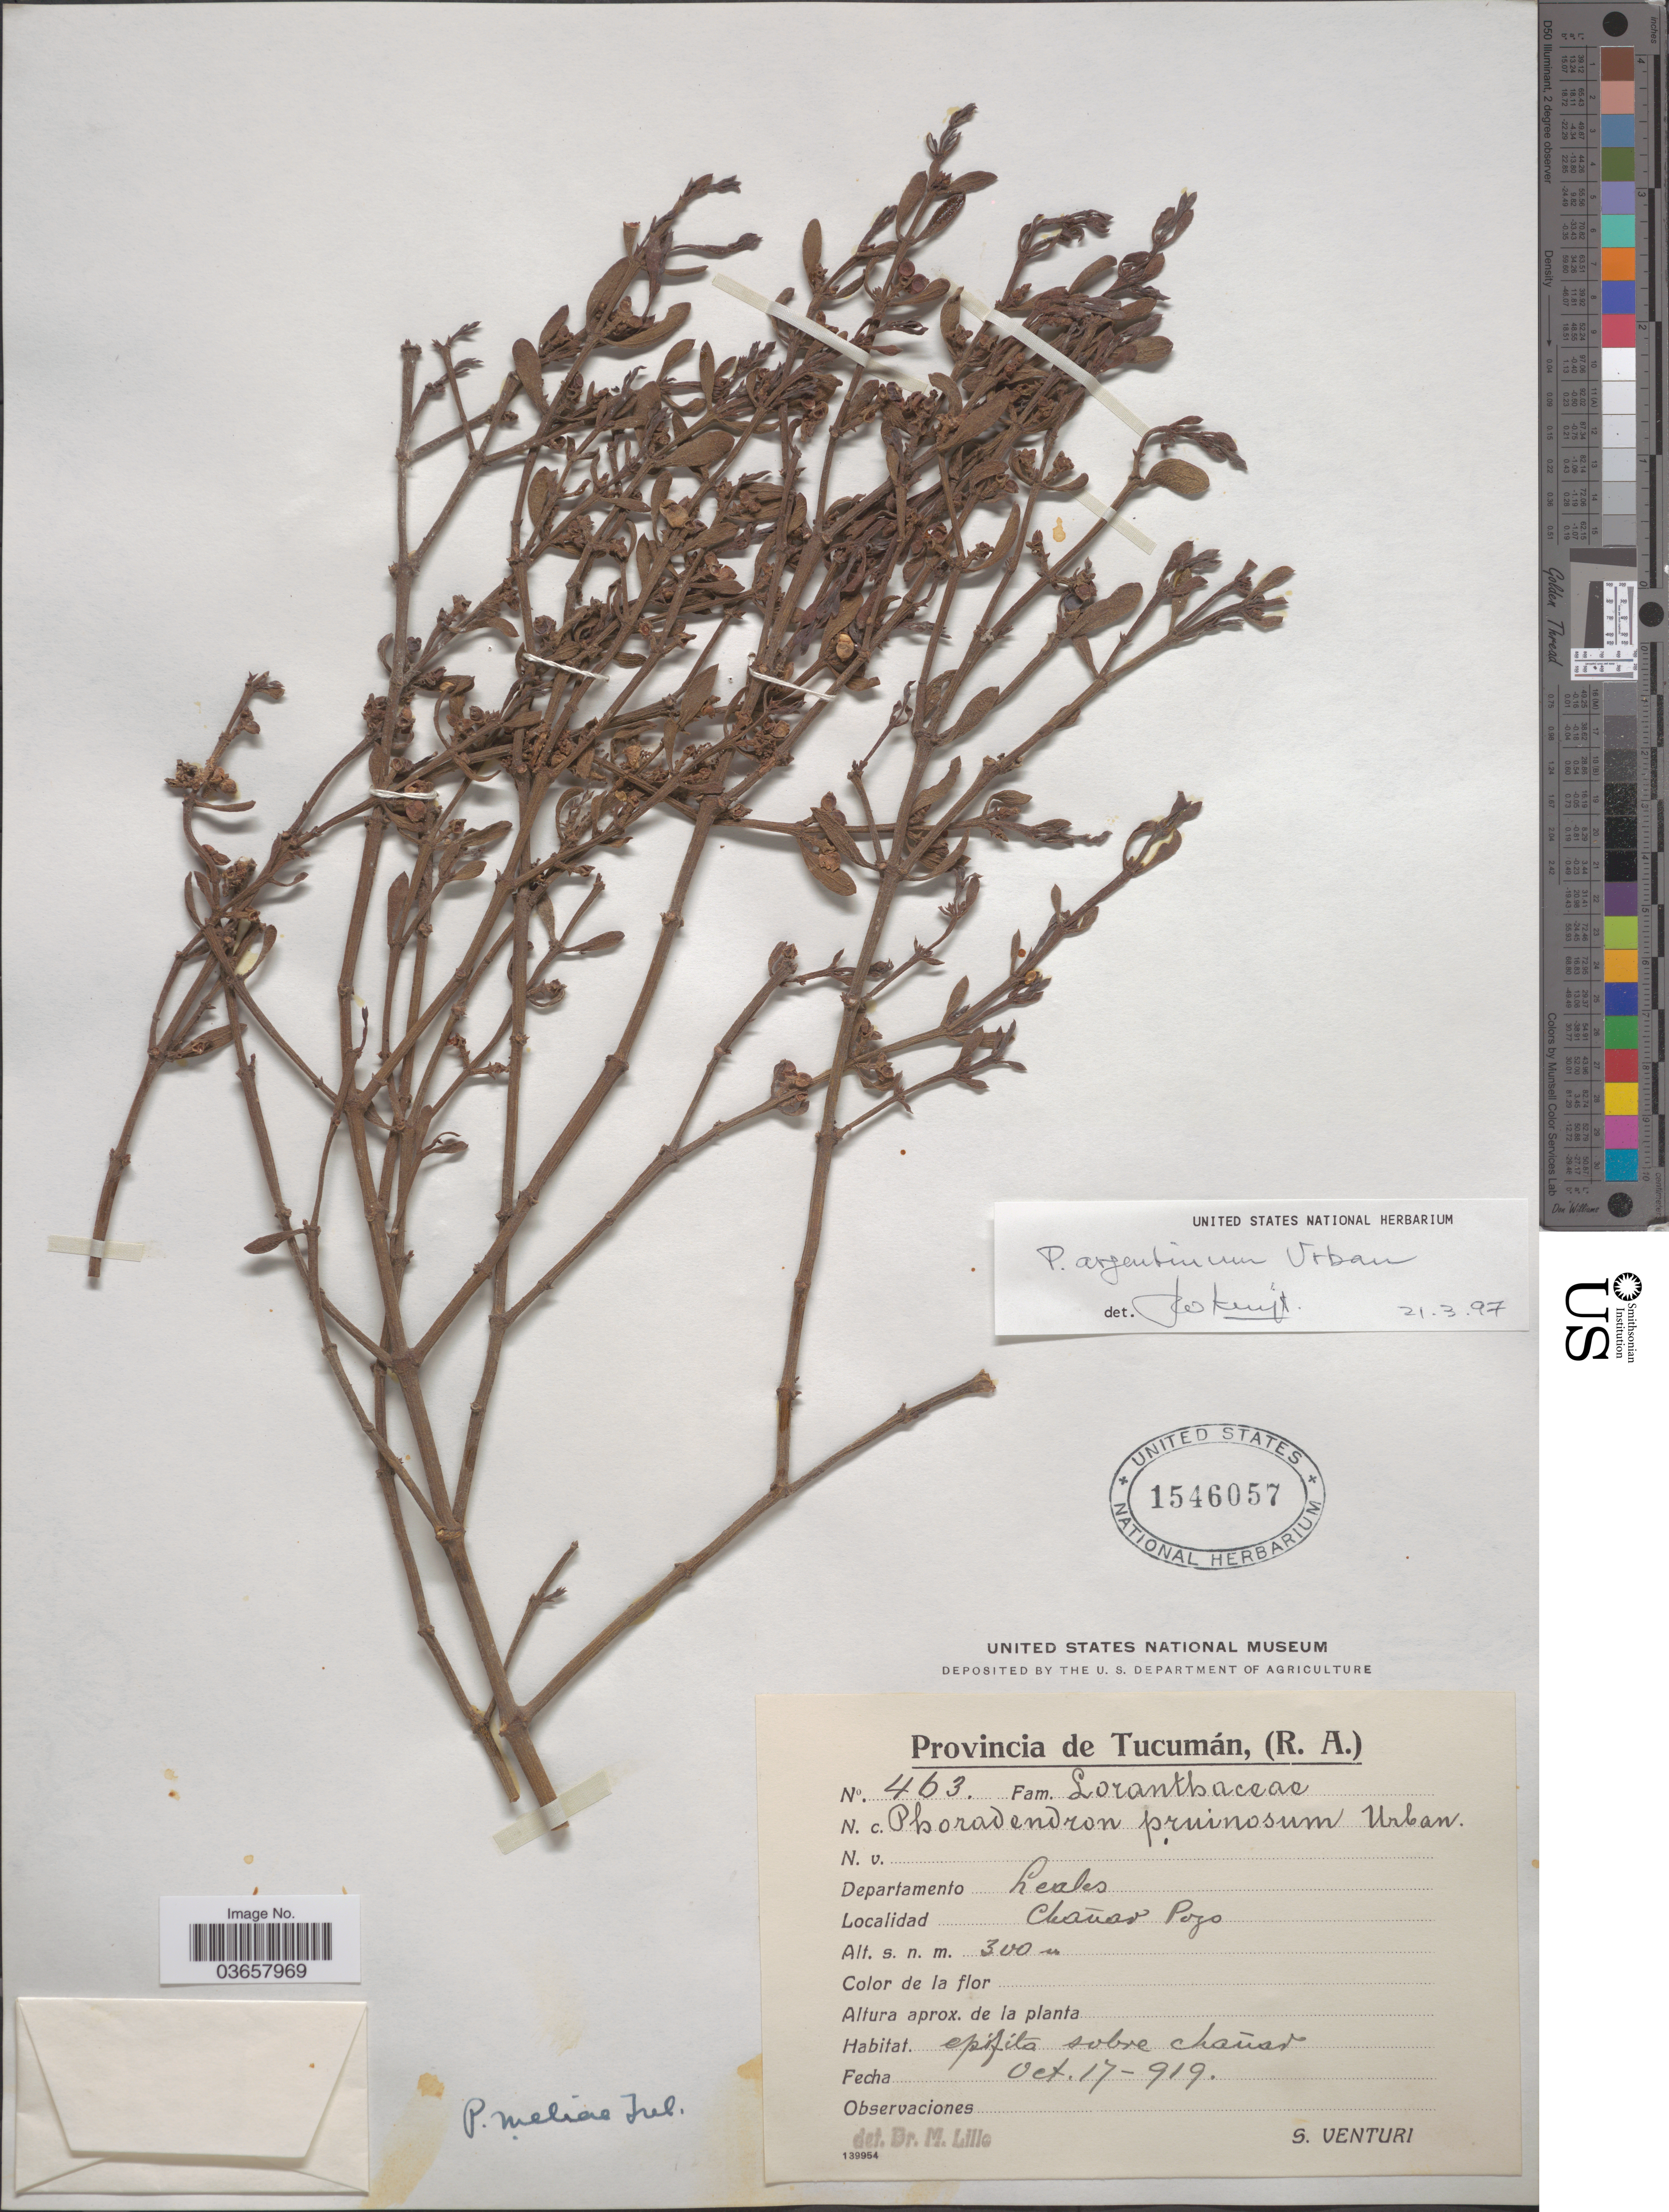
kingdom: Plantae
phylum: Tracheophyta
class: Magnoliopsida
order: Santalales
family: Viscaceae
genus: Phoradendron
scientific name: Phoradendron argentinum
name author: Urb.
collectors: S. Venturi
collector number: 463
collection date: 1919-10-17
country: Argentina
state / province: Tucuman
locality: Departamento Leales. Chanar Pozo.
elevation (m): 300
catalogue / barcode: US 1546057